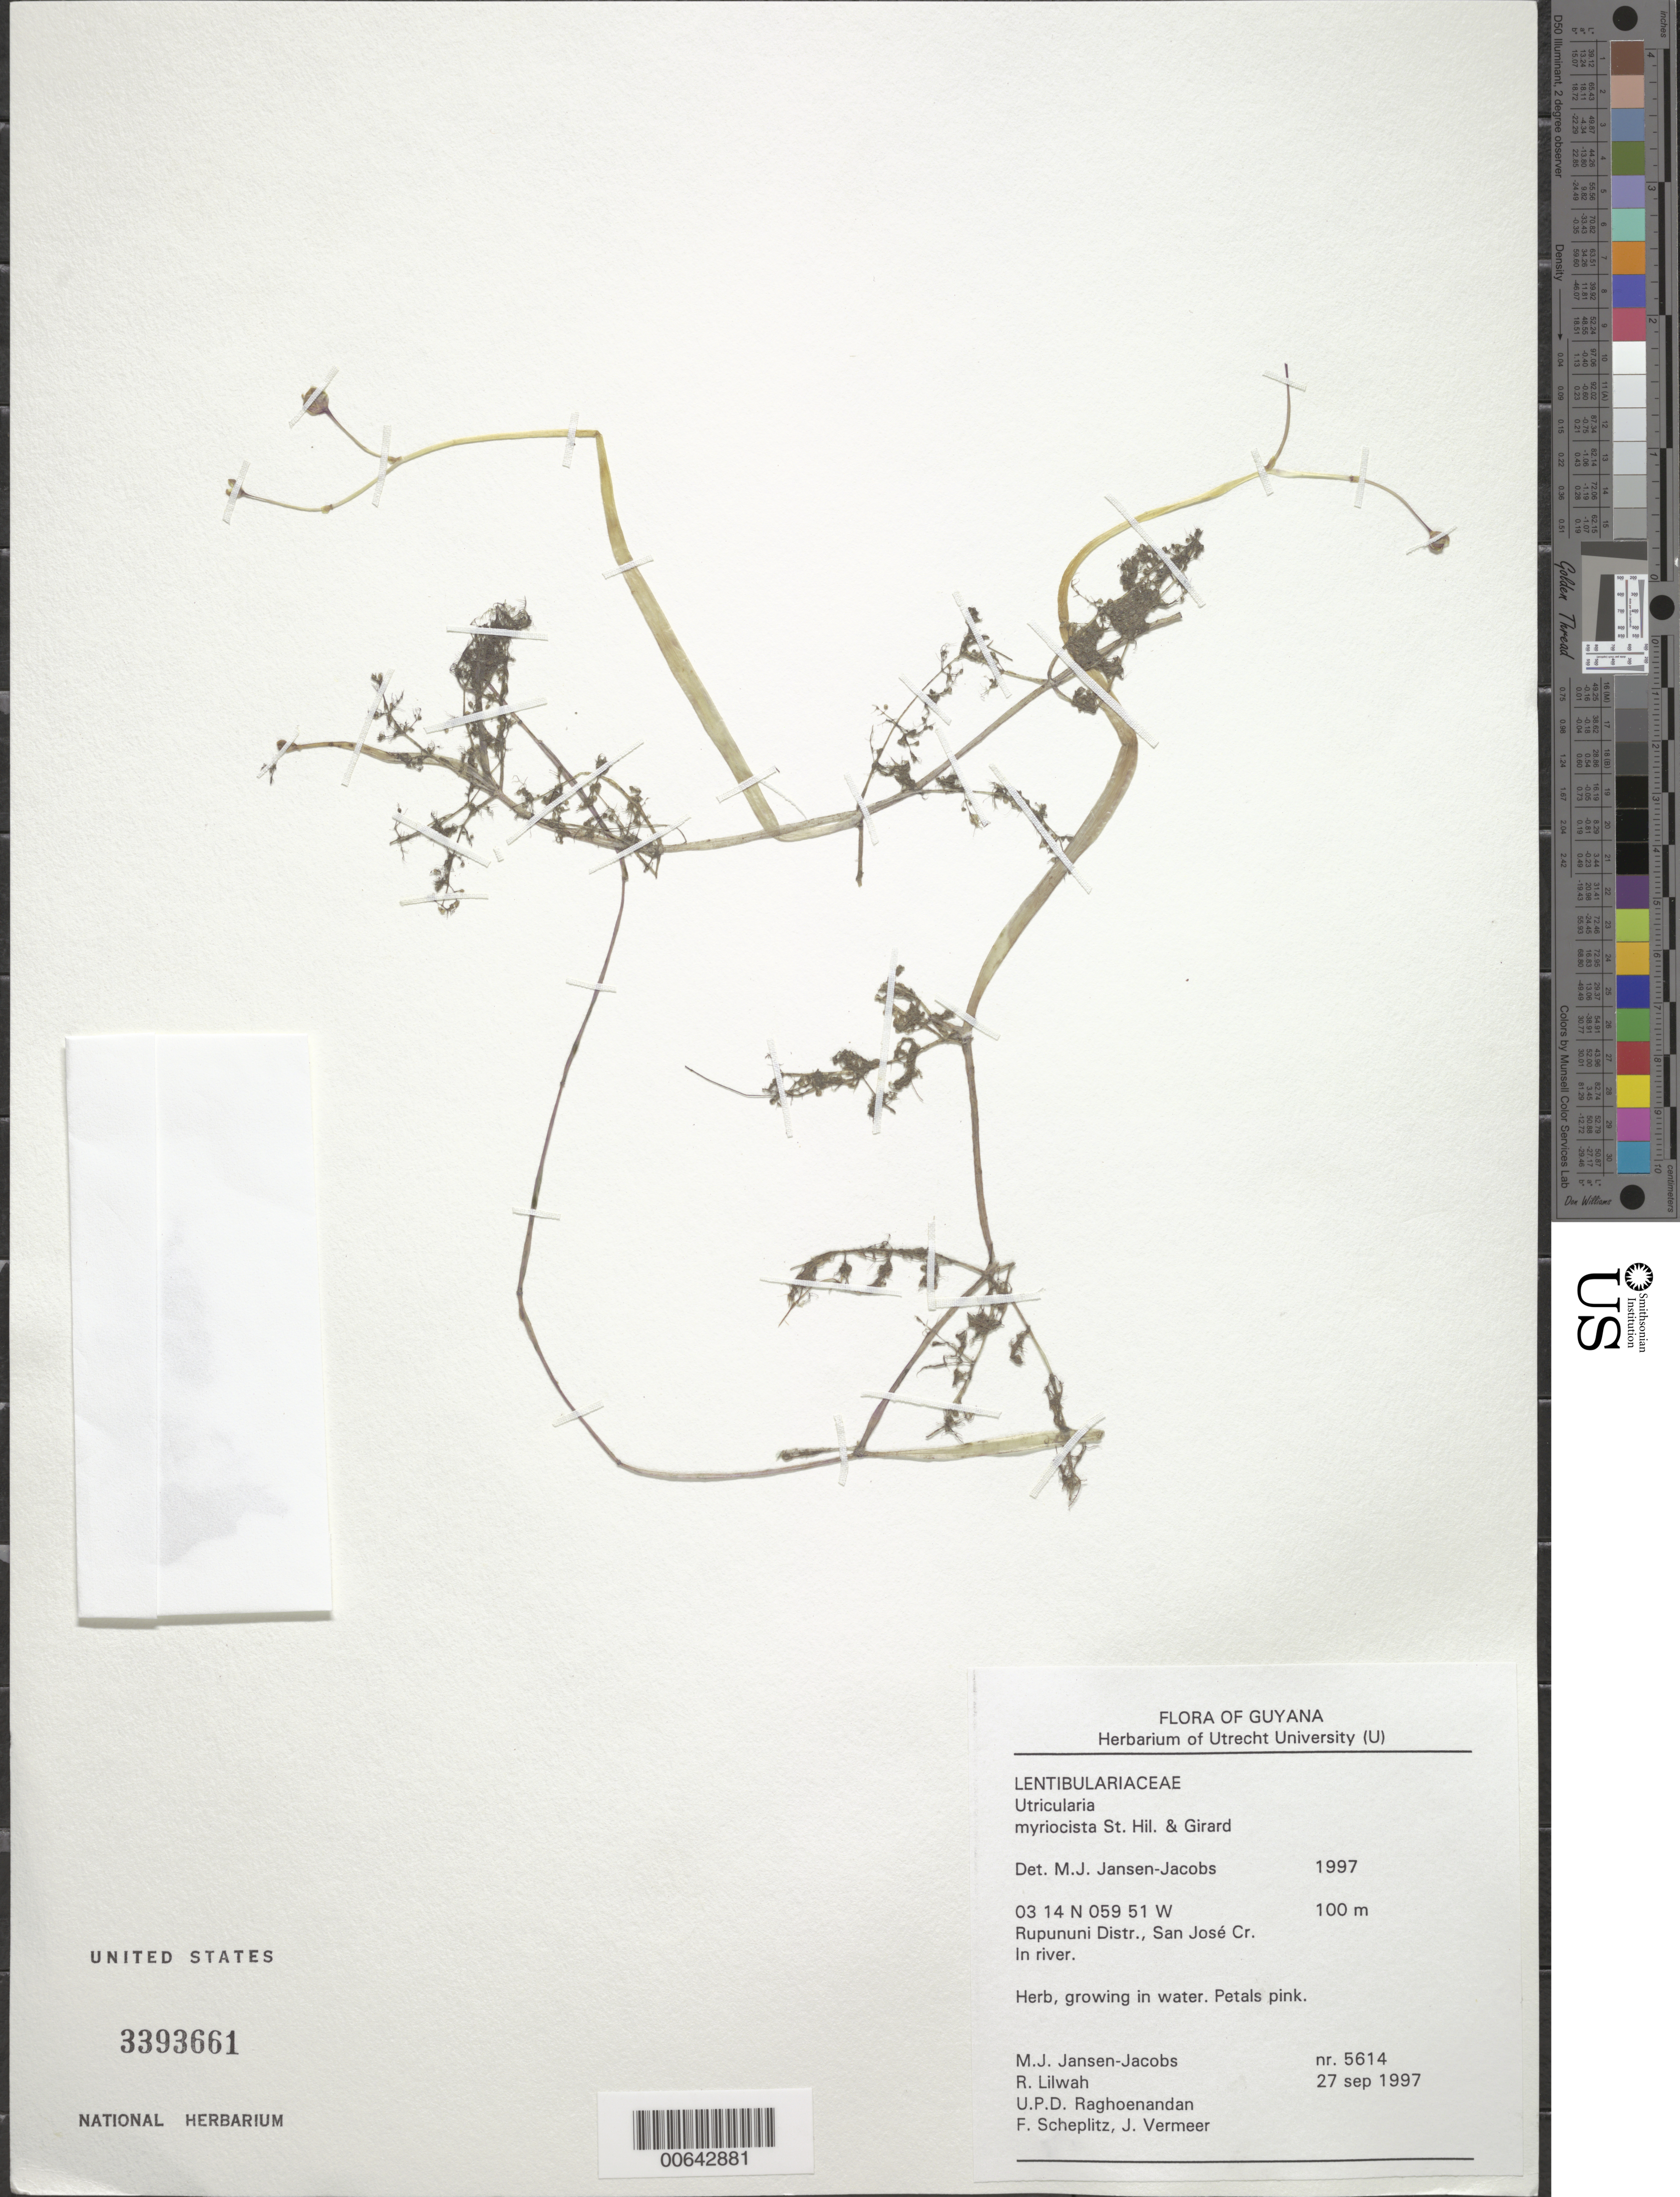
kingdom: Plantae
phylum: Tracheophyta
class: Magnoliopsida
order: Lamiales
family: Lentibulariaceae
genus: Utricularia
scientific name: Utricularia myriocista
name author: A. St.-Hil. & Girard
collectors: M. J. Jansen-Jacobs, R. Lilwah, U. Raghoenandan, F. Scheplitz & J. Vermeer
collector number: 5614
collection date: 1997-09-27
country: Guyana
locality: Rupununi Distr., San José Cr.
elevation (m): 100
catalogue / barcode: US 3393661